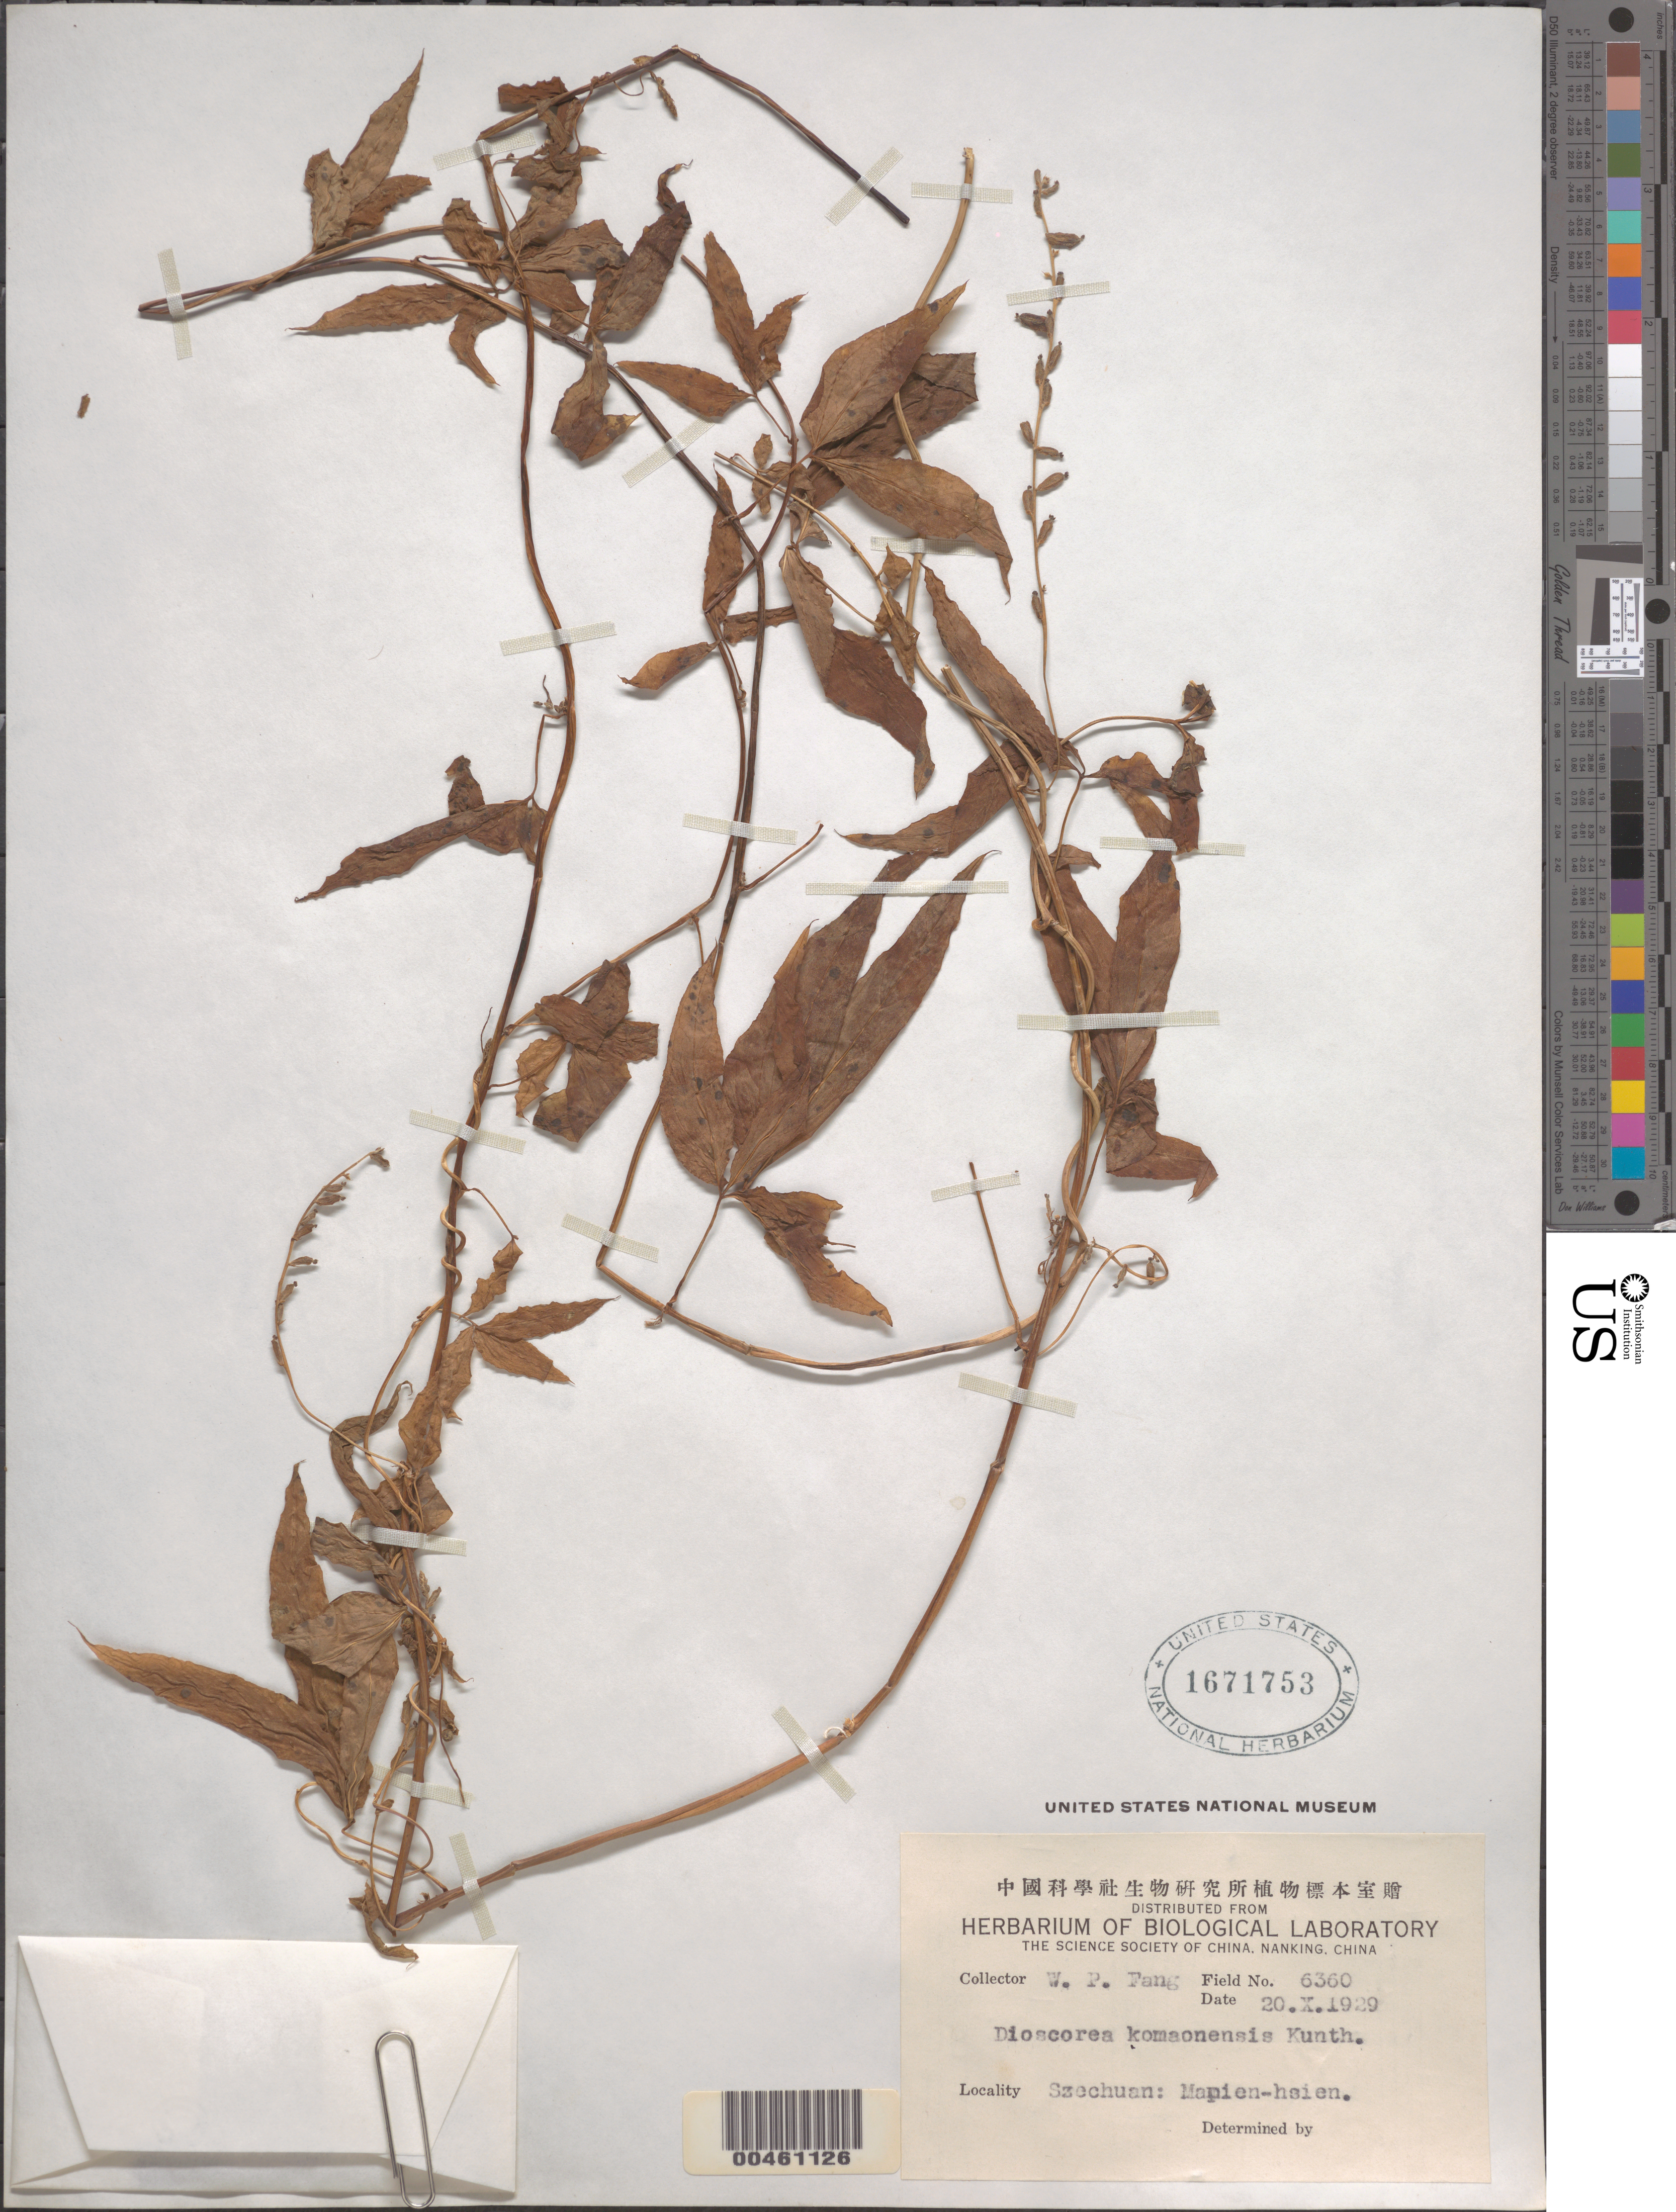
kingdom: Plantae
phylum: Tracheophyta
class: Liliopsida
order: Dioscoreales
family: Dioscoreaceae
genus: Dioscorea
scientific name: Dioscorea kamoonensis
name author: Kunth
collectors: W. P. Fang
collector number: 6360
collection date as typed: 20 Oct 1929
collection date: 1929-10-20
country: China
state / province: Sichuan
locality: Ma-pien District (Mabian Yizu Zizhixian)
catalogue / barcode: US 1671753